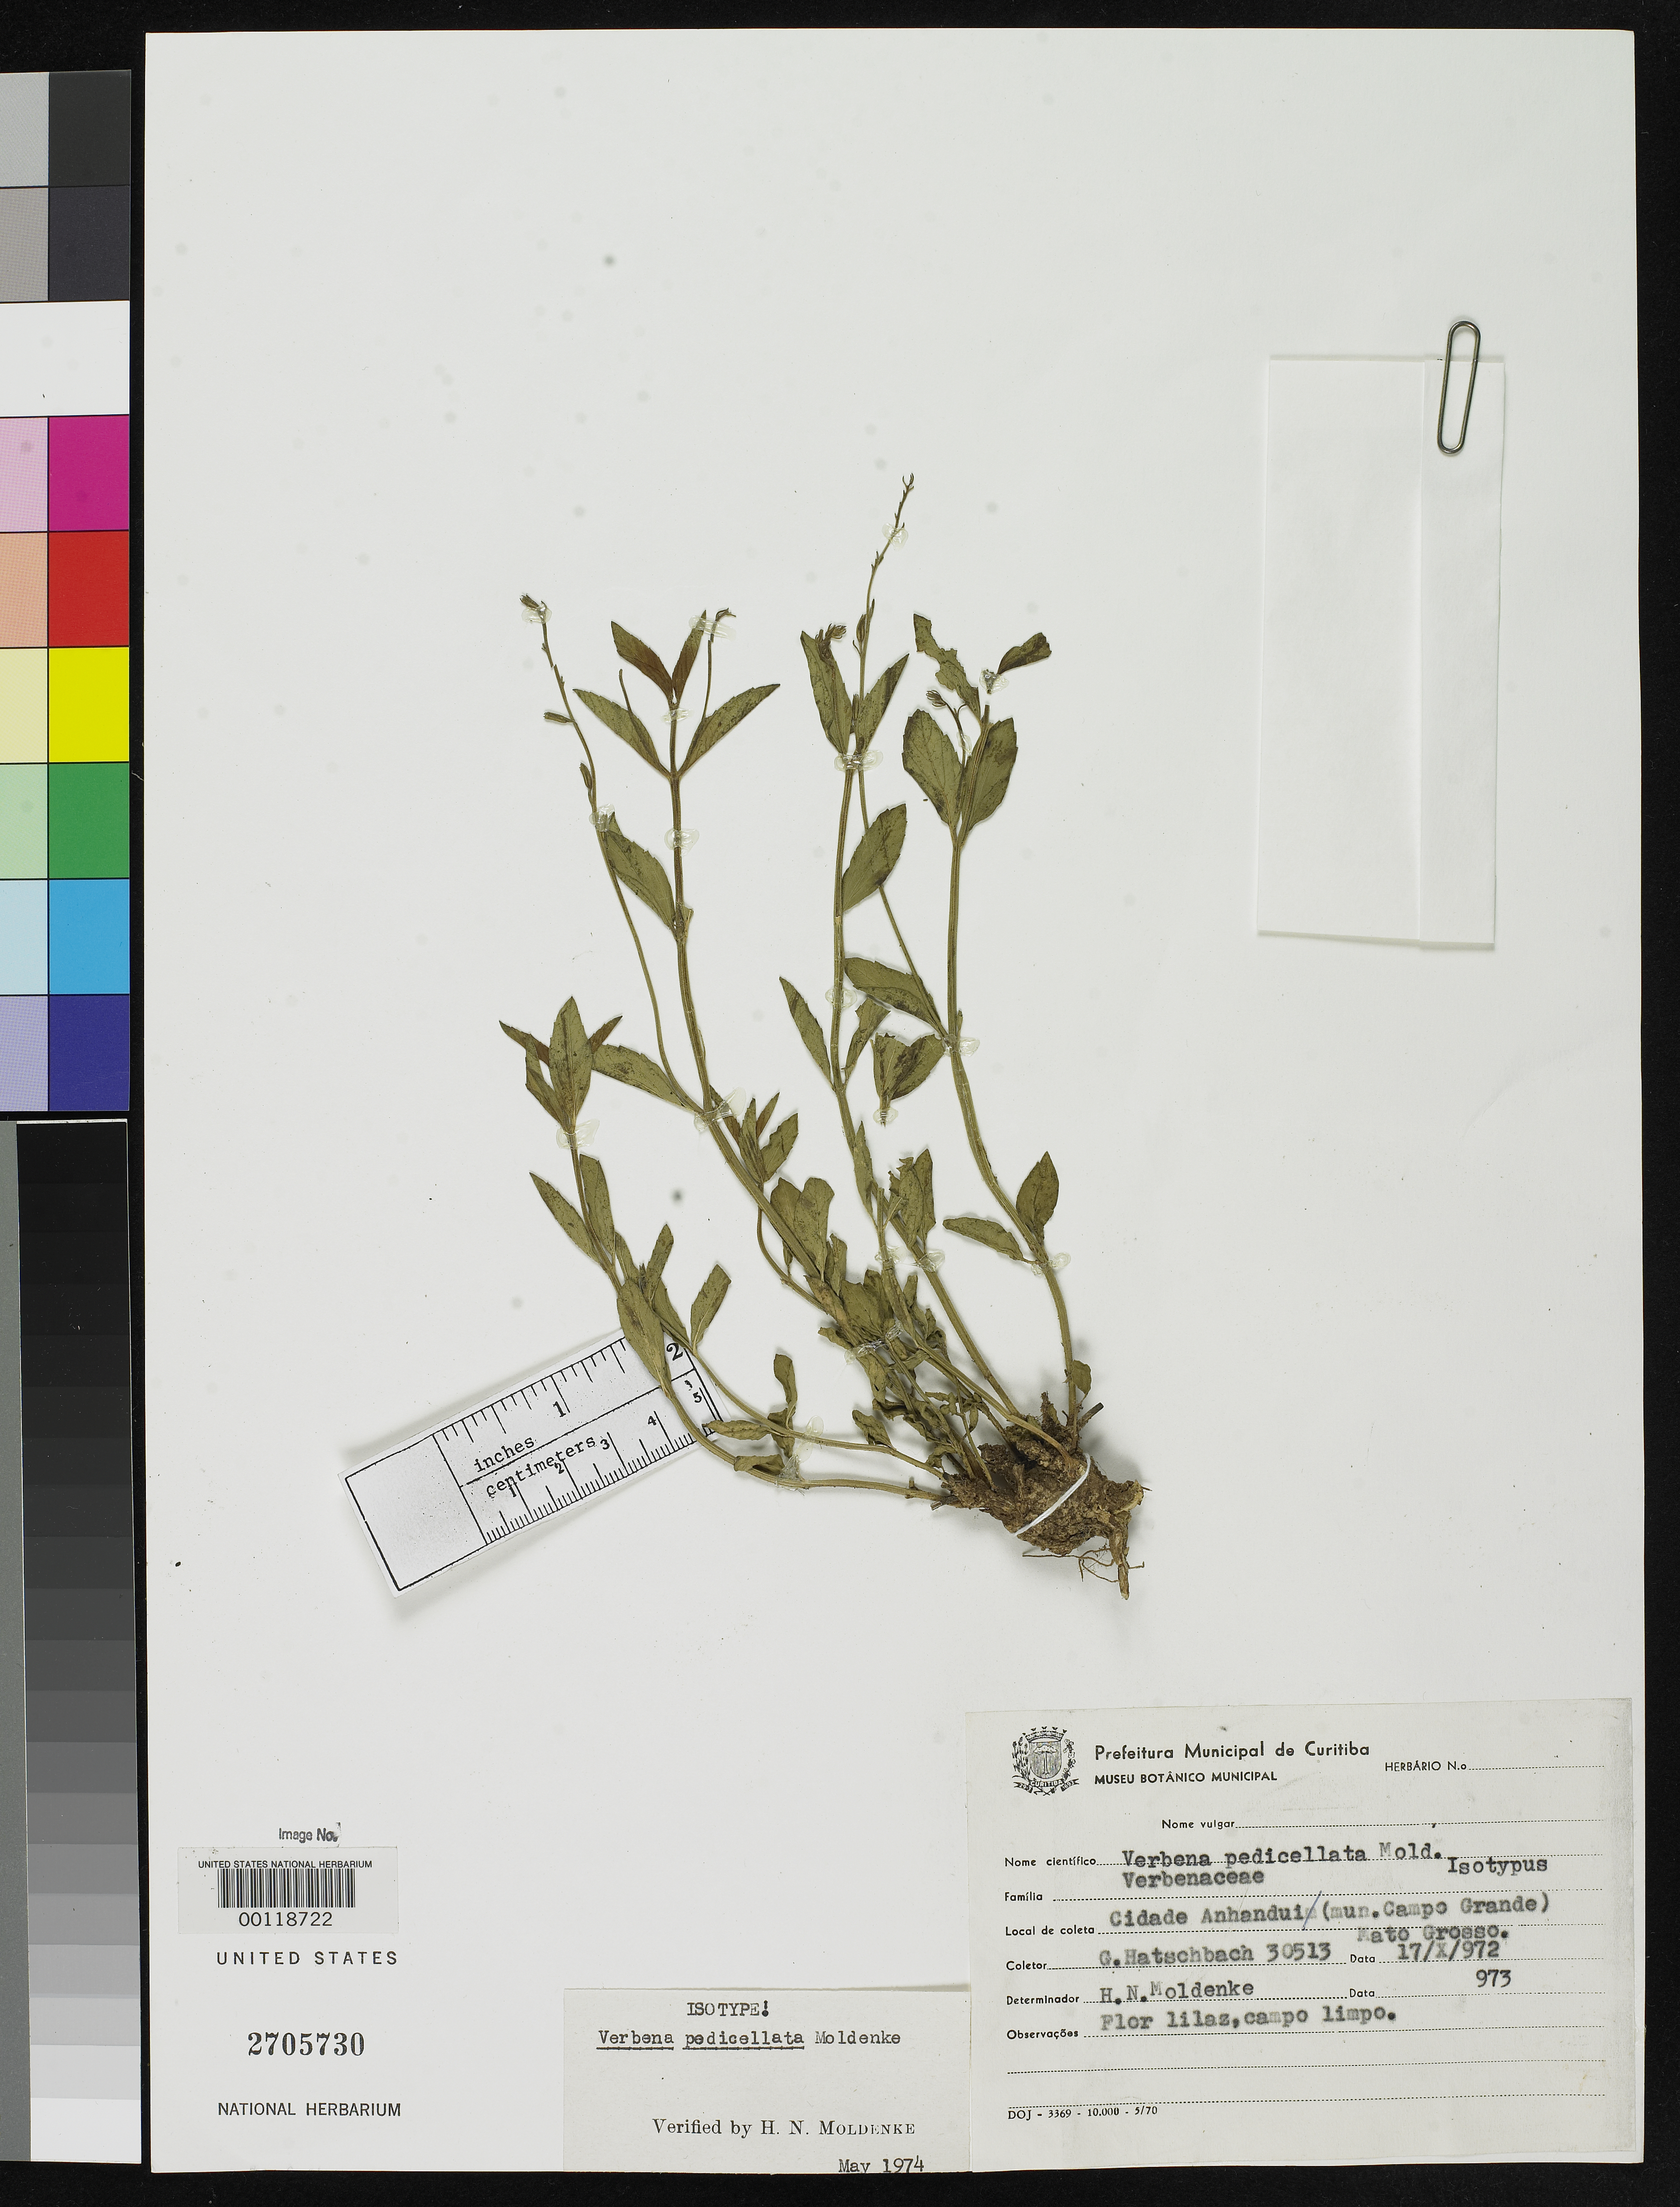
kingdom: Plantae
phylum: Tracheophyta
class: Magnoliopsida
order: Lamiales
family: Verbenaceae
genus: Verbena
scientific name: Verbena pedicellata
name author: Moldenke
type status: Isotype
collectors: G. Hatschbach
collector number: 30513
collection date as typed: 17 Oct 1972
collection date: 1972-10-17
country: Brazil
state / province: Mato Grosso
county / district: Campo Grande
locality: Cidade Anhandui.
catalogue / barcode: US 2705730